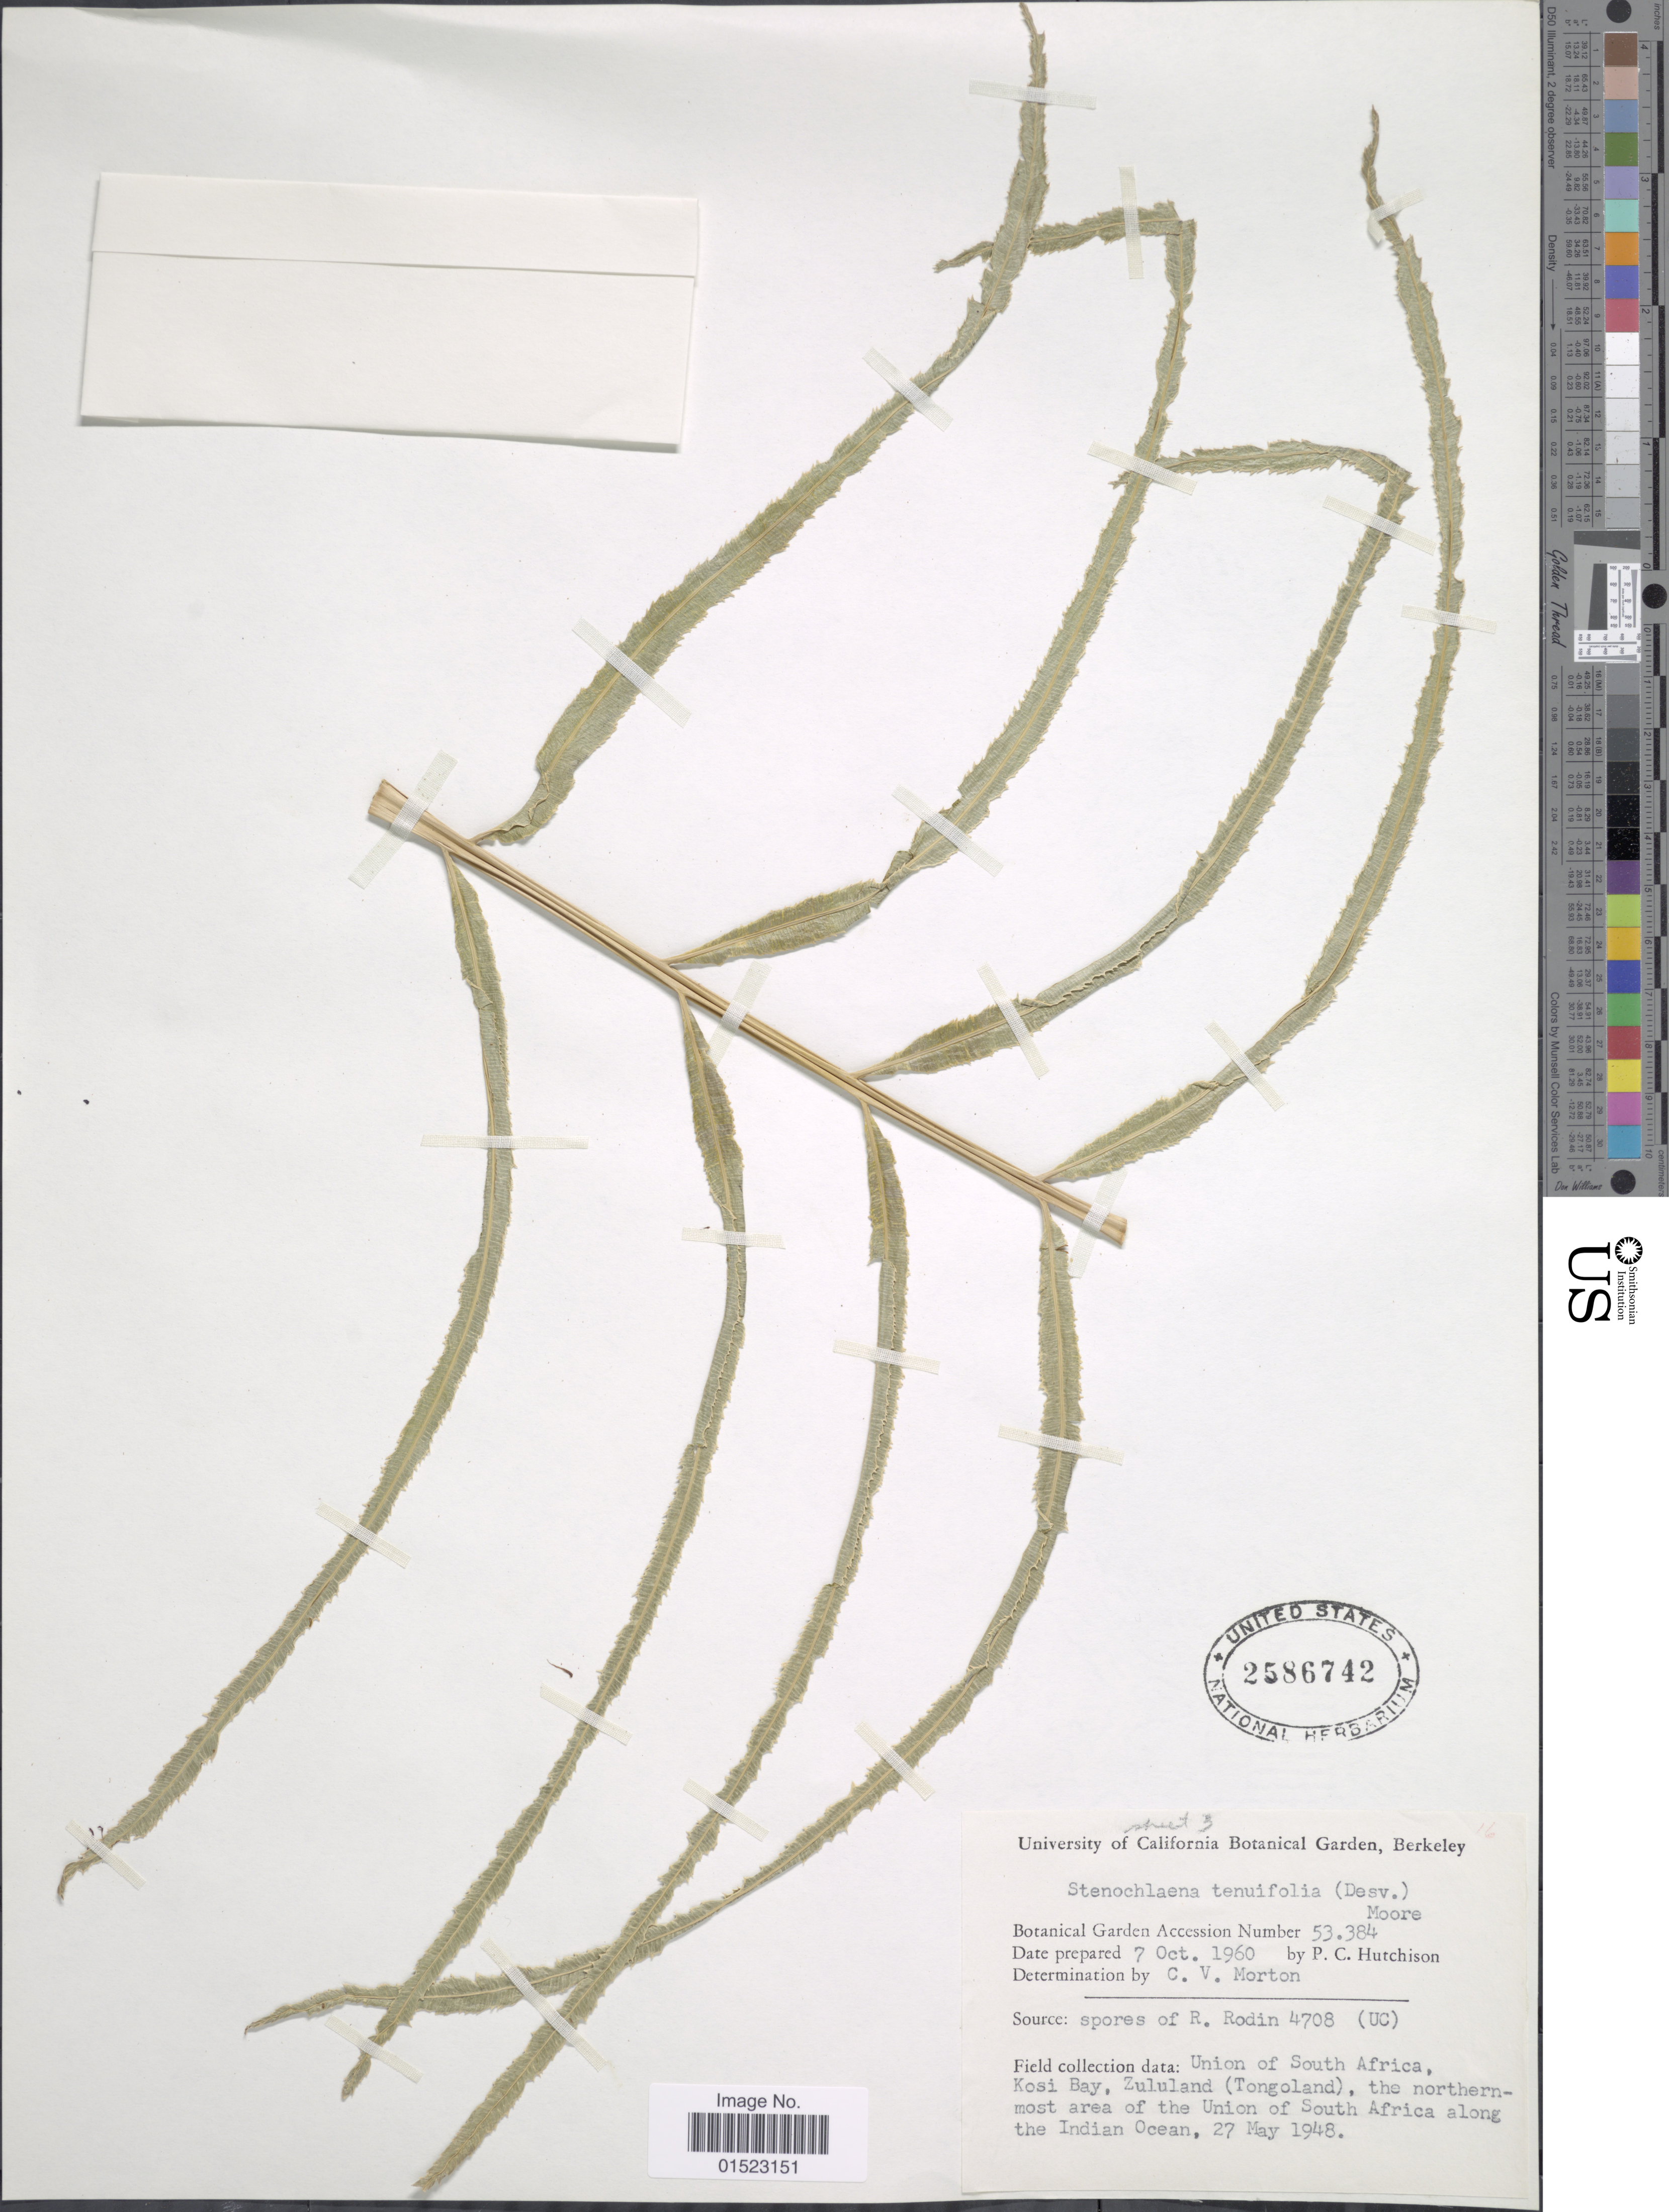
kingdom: Plantae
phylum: Tracheophyta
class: Polypodiopsida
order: Polypodiales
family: Blechnaceae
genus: Stenochlaena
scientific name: Stenochlaena tenuifolia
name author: (Desv.) T. Moore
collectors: P. C. Hutchison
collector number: Botanical Garden Number 53384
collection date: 1960-10-07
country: South Africa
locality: Union of South Africa, Kosi Bay, Zululand (Tongoland), the northernmost area of the Union of South Afrca along the Indian Ocean, Source: spores of R. Rodin 4708 (UC)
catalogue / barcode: US 2586742